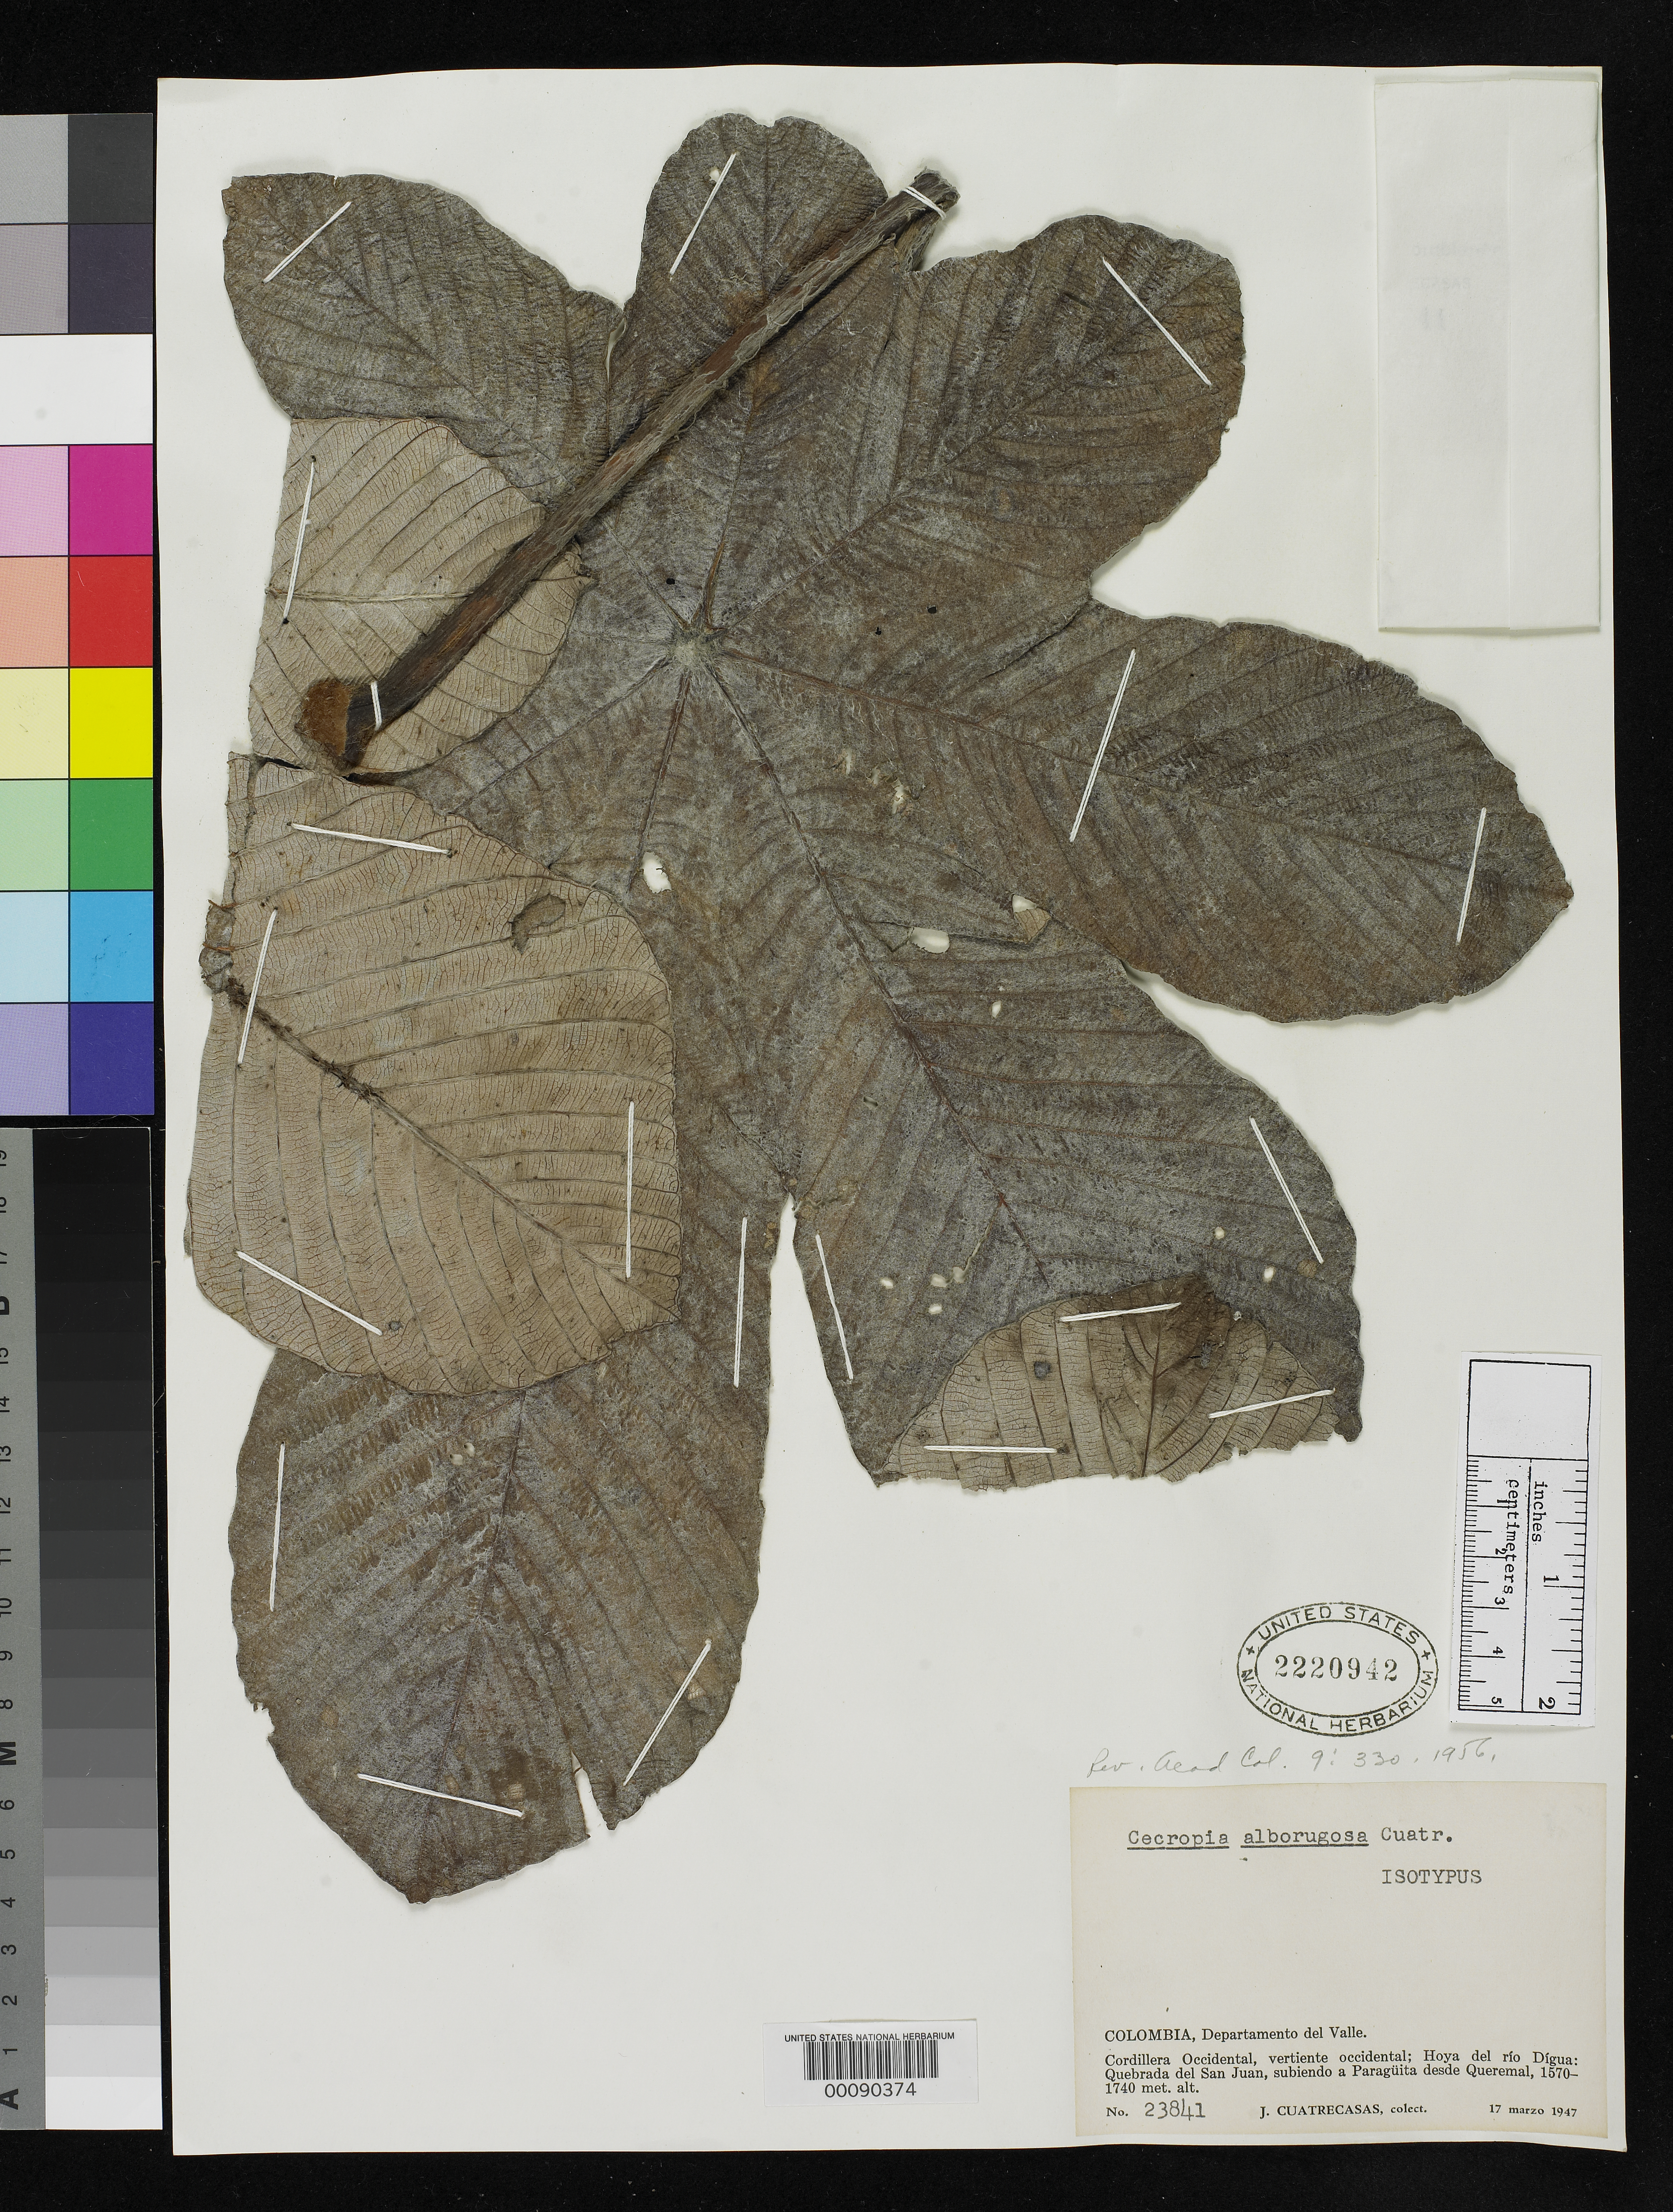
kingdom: Plantae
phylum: Tracheophyta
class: Magnoliopsida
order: Rosales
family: Urticaceae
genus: Cecropia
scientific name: Cecropia alborugosa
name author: Cuatrec.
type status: Isotype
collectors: J. Cuatrecasas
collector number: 23841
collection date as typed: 17 Mar 1947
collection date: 1947-03-17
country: Colombia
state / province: Valle del Cauca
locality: Hoya del Rio Digua, Quebrada del San Juan, Cordillera Occidental.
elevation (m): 1570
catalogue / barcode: US 2220942